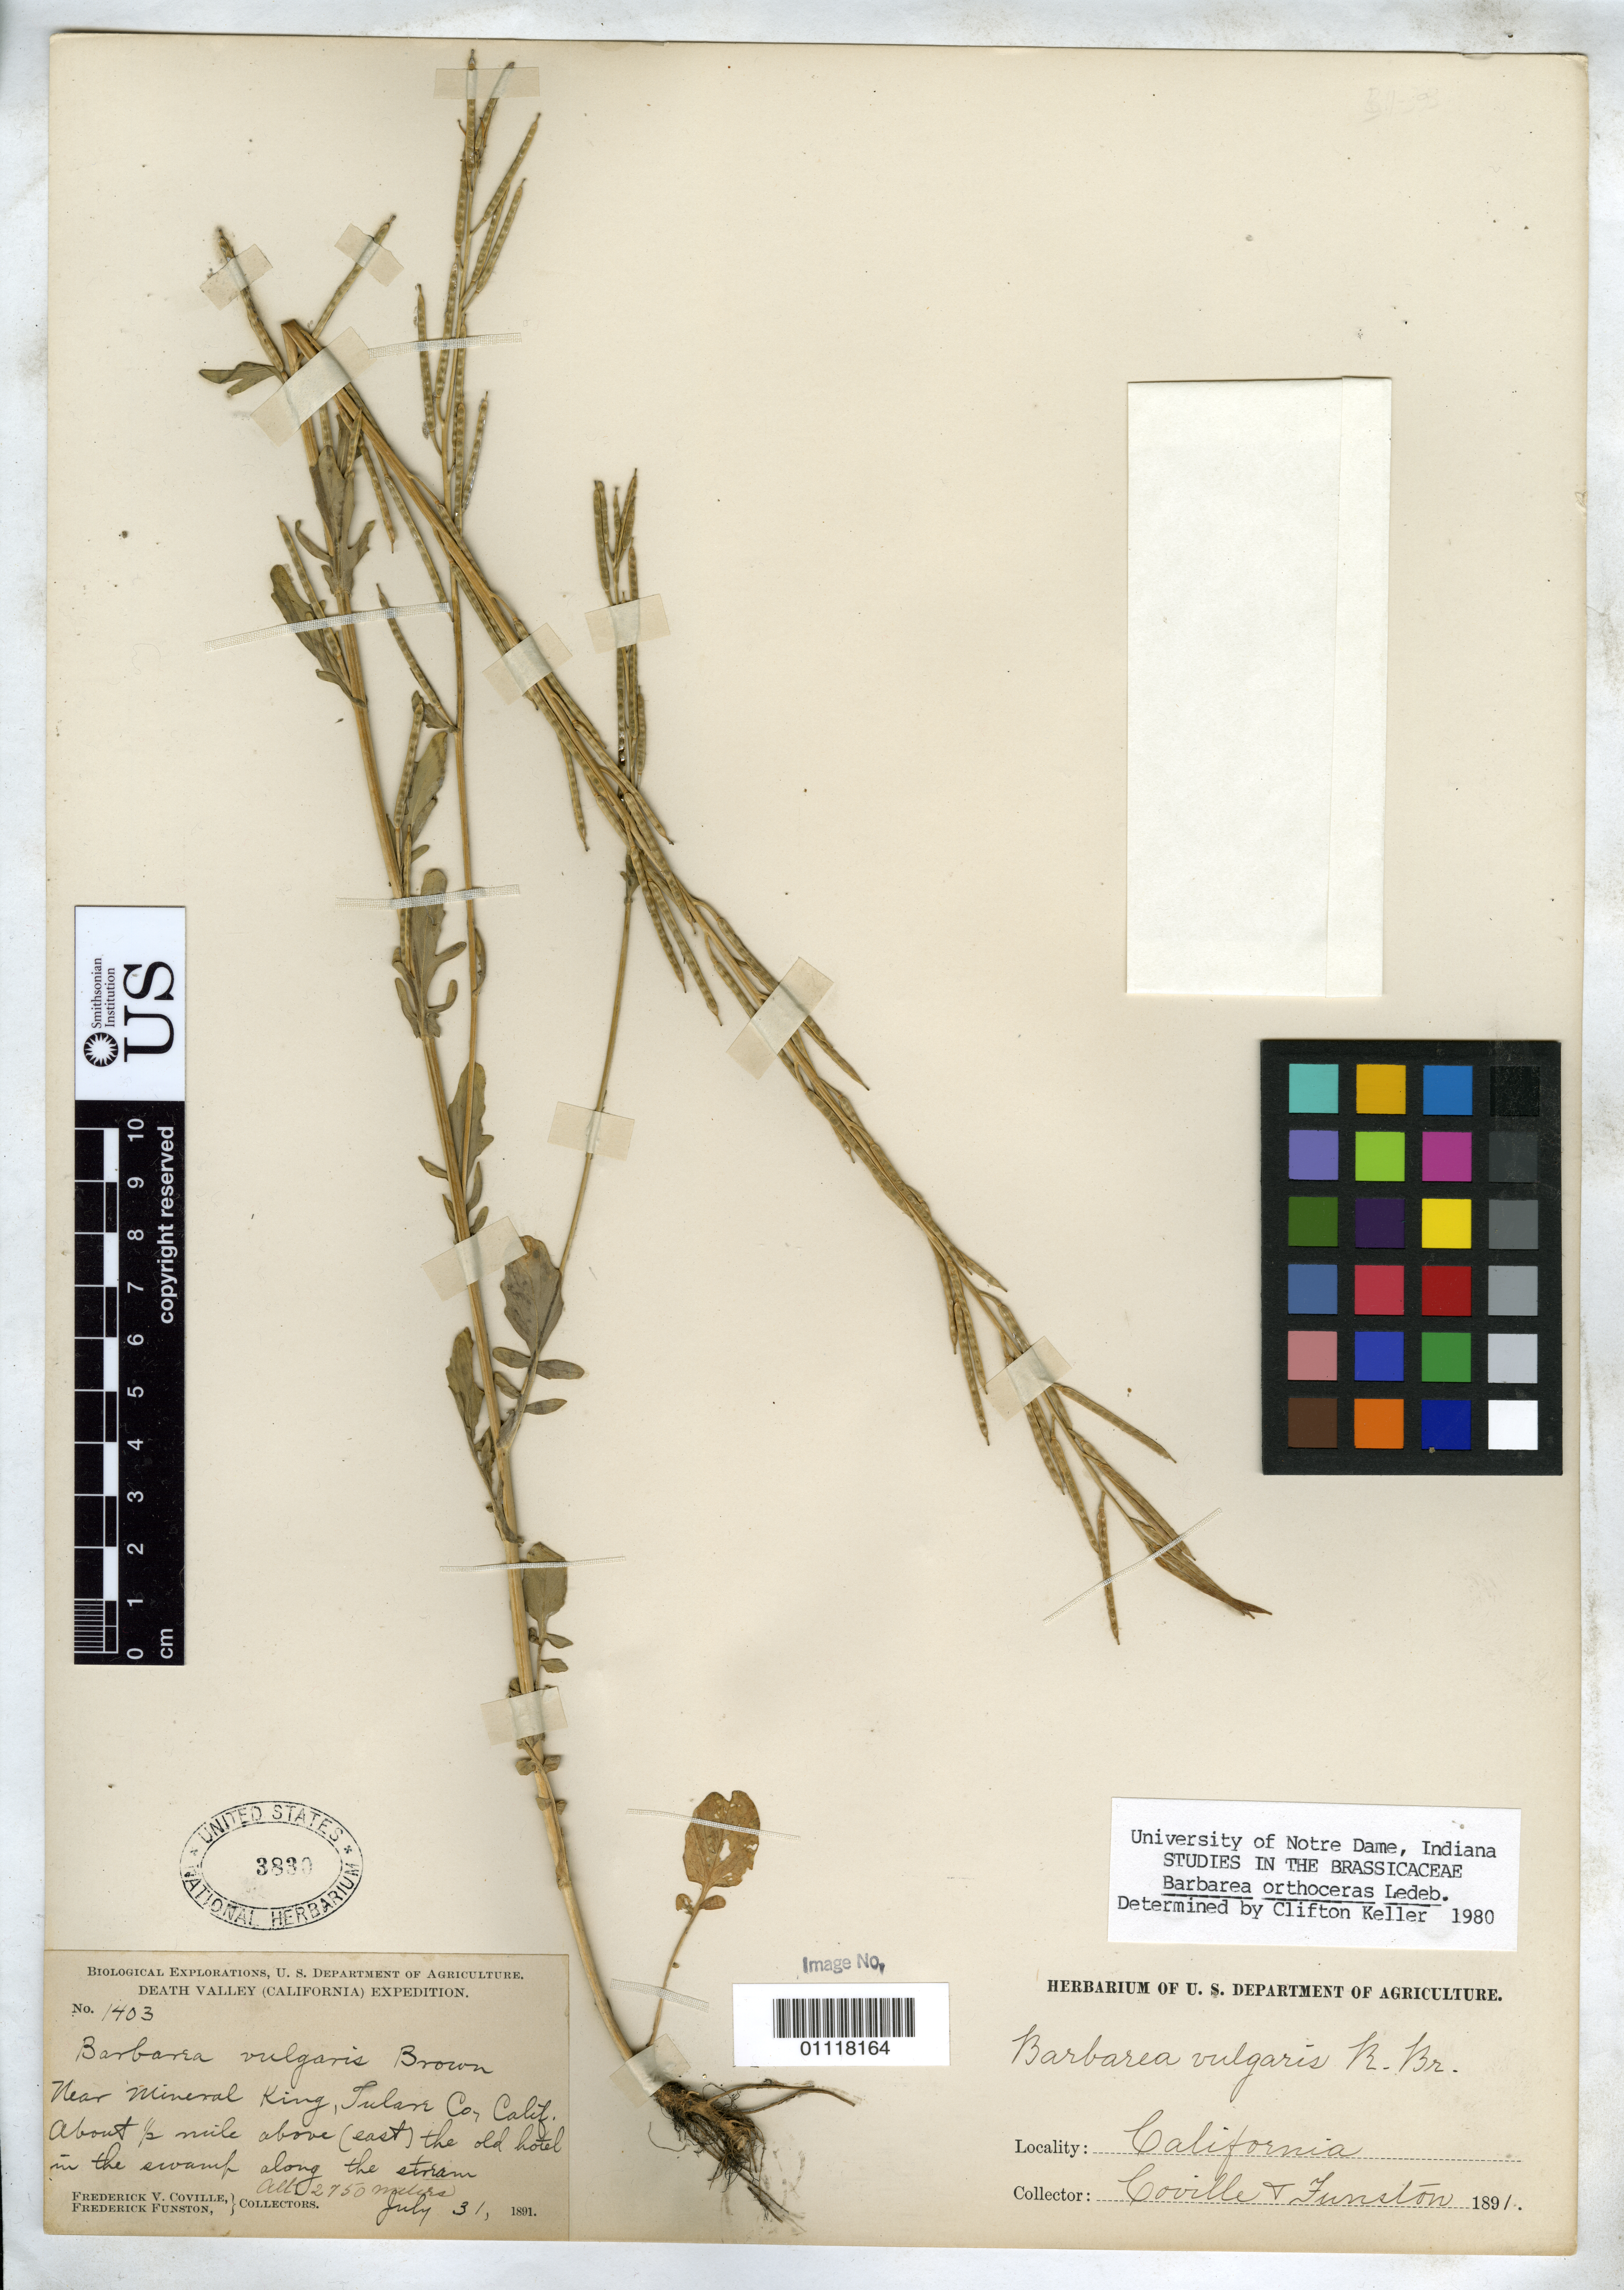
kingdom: Plantae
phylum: Tracheophyta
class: Magnoliopsida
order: Brassicales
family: Brassicaceae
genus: Barbarea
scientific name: Barbarea orthoceras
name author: Ledeb.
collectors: F. V. Coville & F. Funston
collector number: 1403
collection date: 1891-07-31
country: United States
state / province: California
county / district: Tulare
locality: Near Mineral King, about 1/2 mile above (east) the old hotel.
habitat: In the swamp along the stream.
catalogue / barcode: US 3830